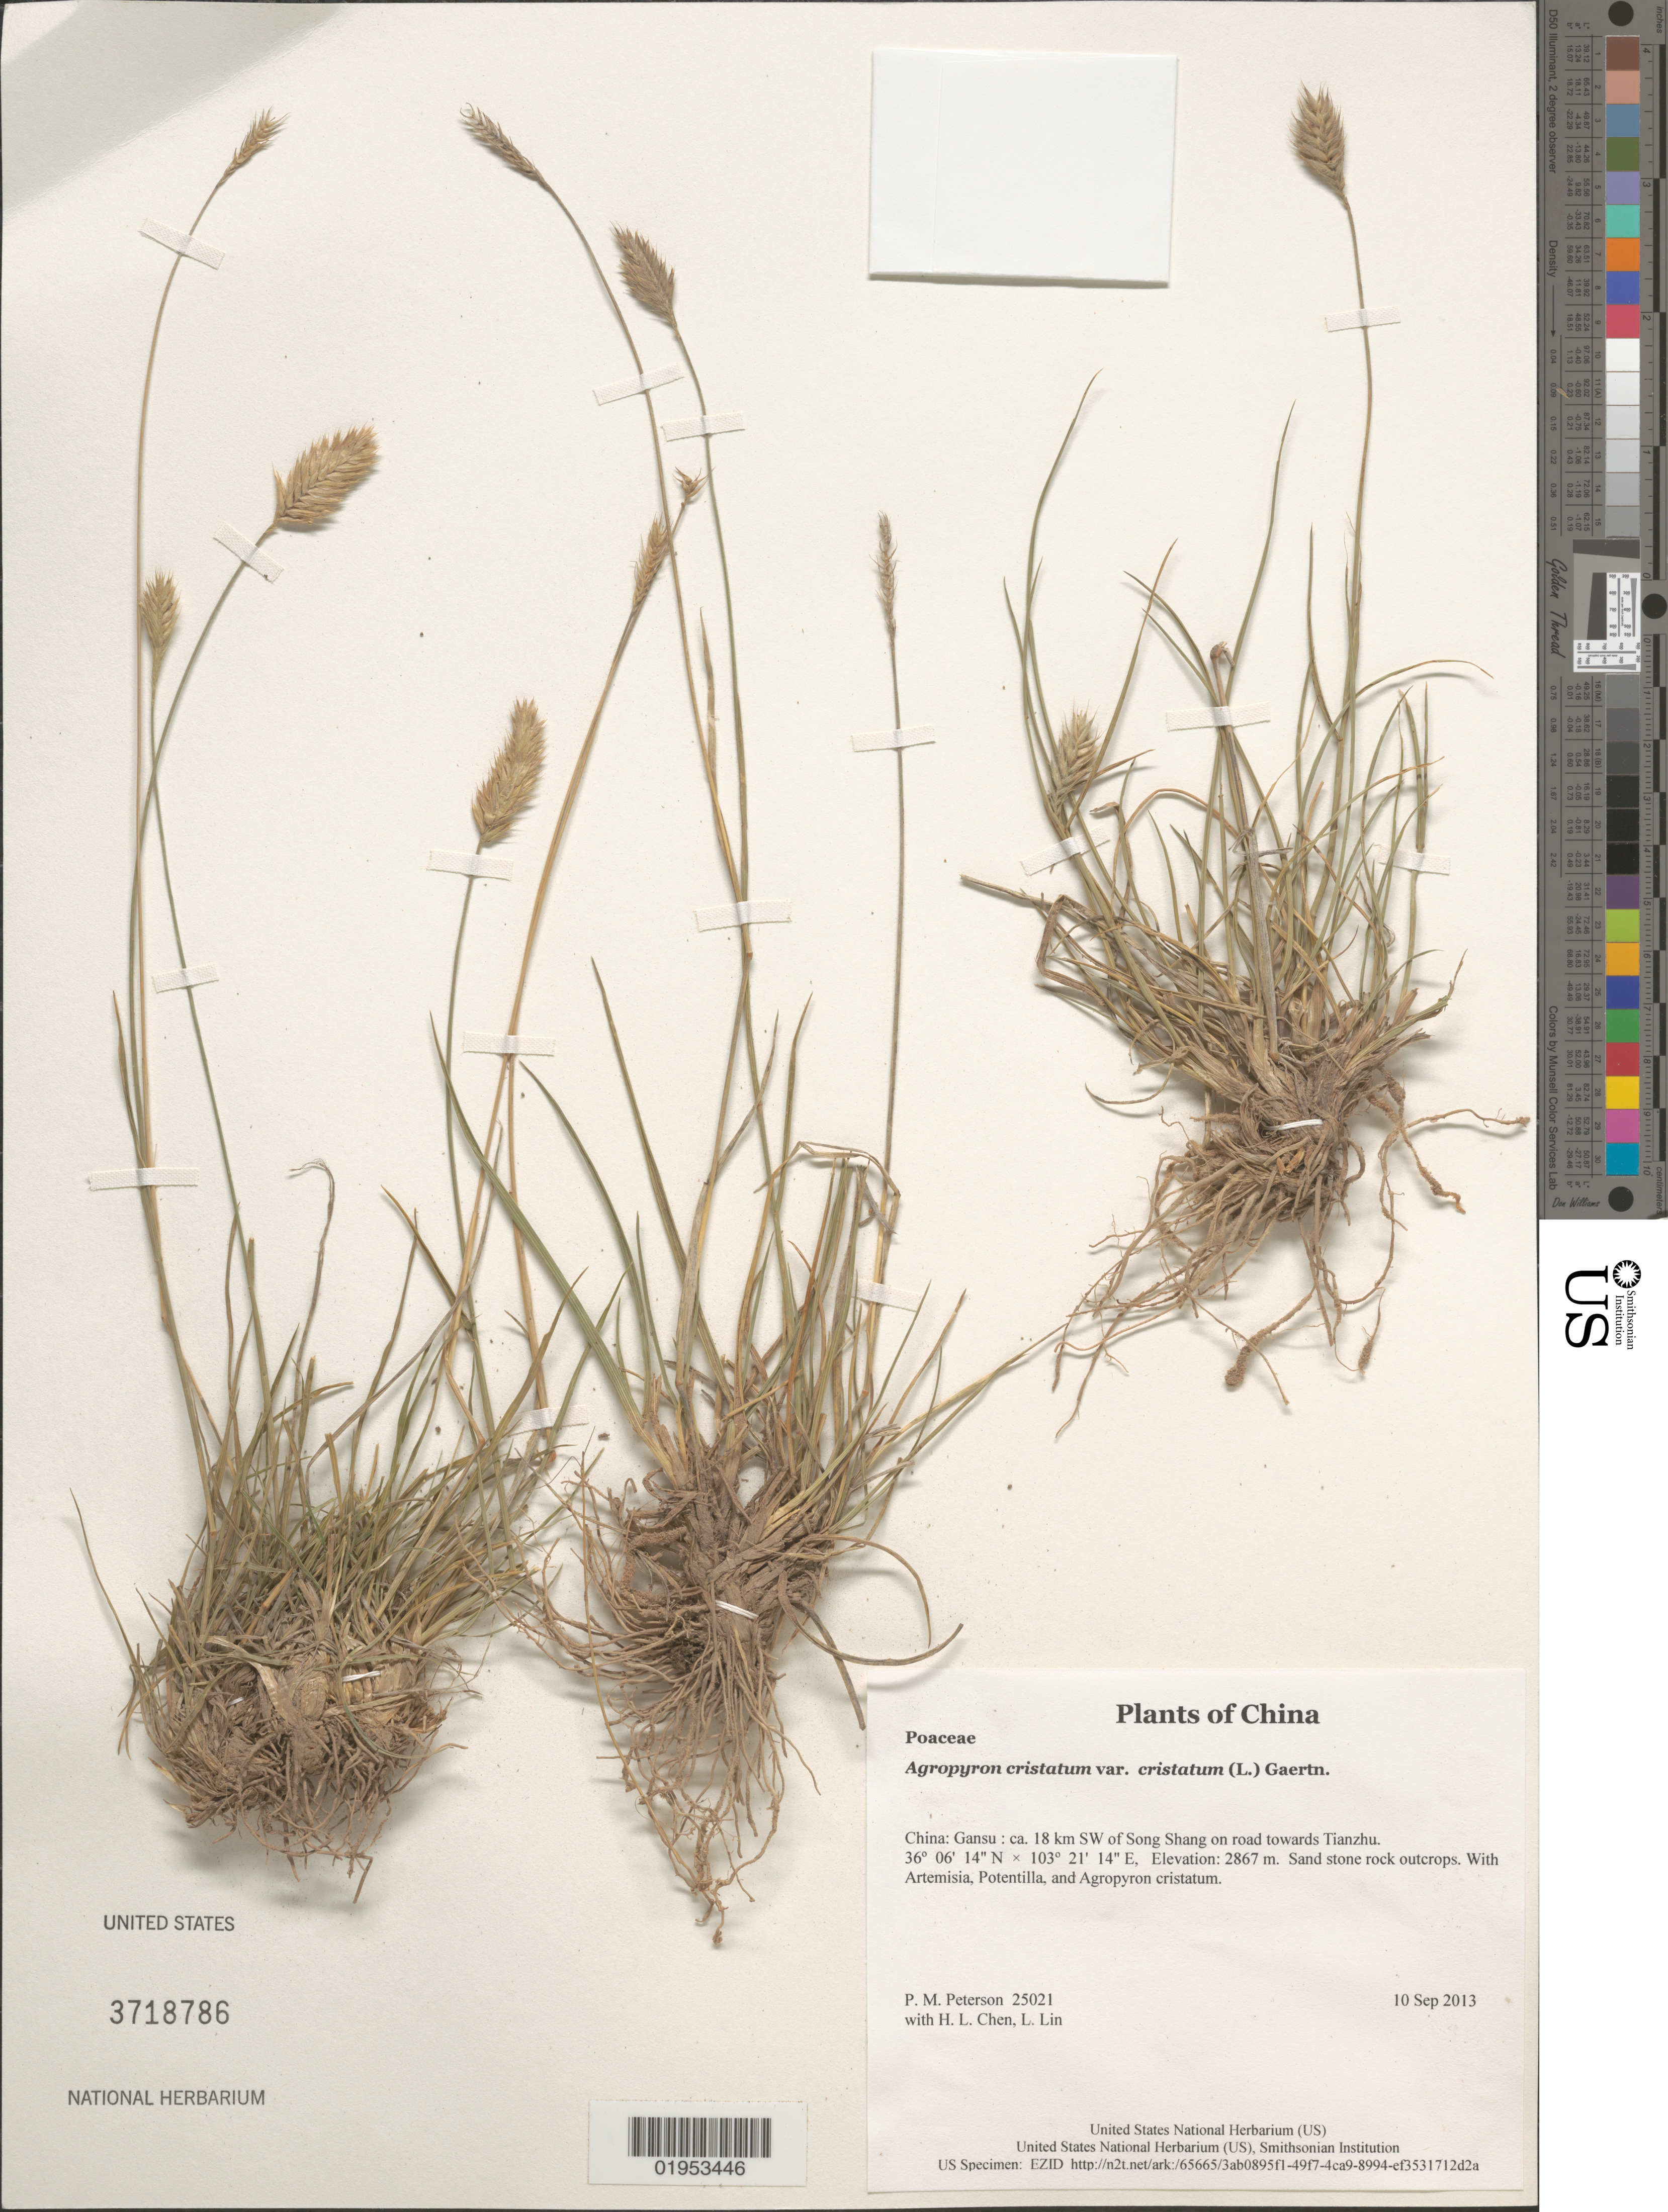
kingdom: Plantae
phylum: Tracheophyta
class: Liliopsida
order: Poales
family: Poaceae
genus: Agropyron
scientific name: Agropyron cristatum var. cristatum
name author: (L.) Gaertn.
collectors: P. M. Peterson, H. L. Chen & L. Lin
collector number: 25021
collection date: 2013-09-10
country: China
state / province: Gansu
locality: ca. 18 km SW of Song Shang on road towards Tianzhu.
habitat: Sand stone rock outcrops.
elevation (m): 2867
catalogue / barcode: US 3718786